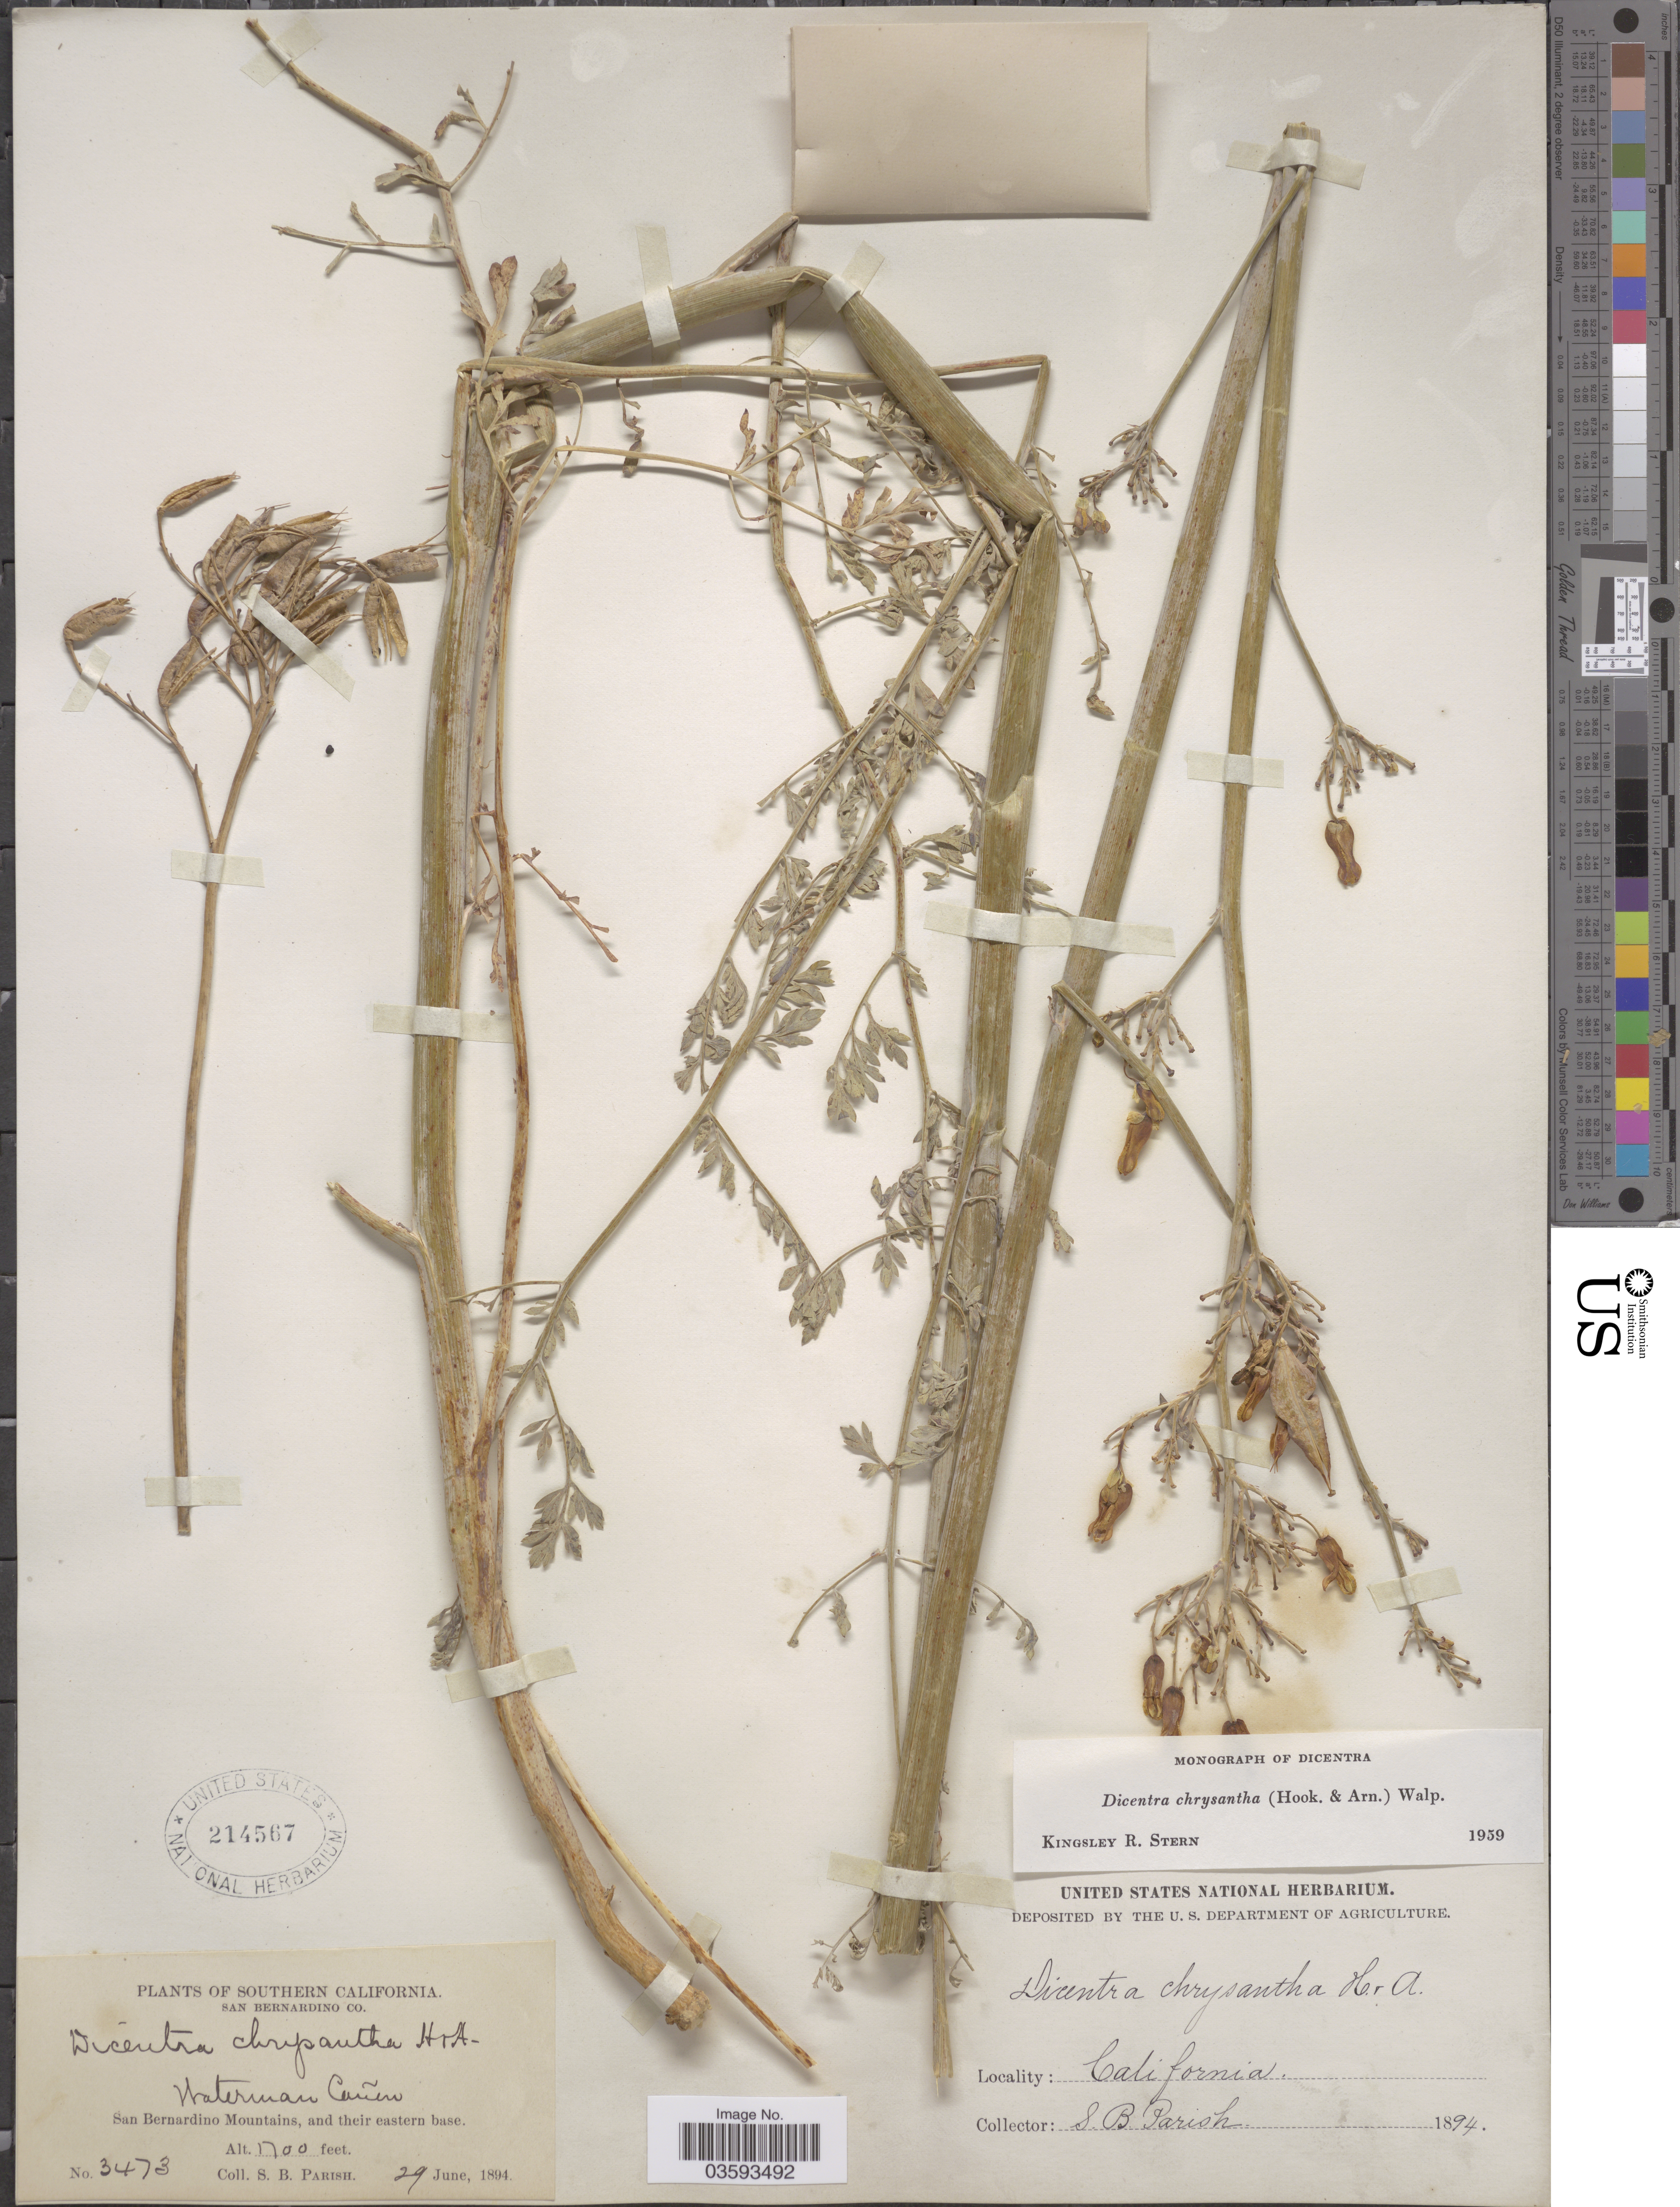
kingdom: Plantae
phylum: Tracheophyta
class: Magnoliopsida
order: Ranunculales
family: Papaveraceae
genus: Ehrendorferia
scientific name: Ehrendorferia chrysantha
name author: (Hook. & Arn.) Rylander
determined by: Strong, M. T., (US), Smithsonian Institution - National Museum of Natural History (UNITED STATES)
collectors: S. B. Parish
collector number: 3473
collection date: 1894-06-29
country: United States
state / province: California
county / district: San Bernardino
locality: Southern California. San Bernardino Co. Waterman Cañon. San Bernardino Mountains, and their eastern base.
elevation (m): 518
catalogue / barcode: US 214567